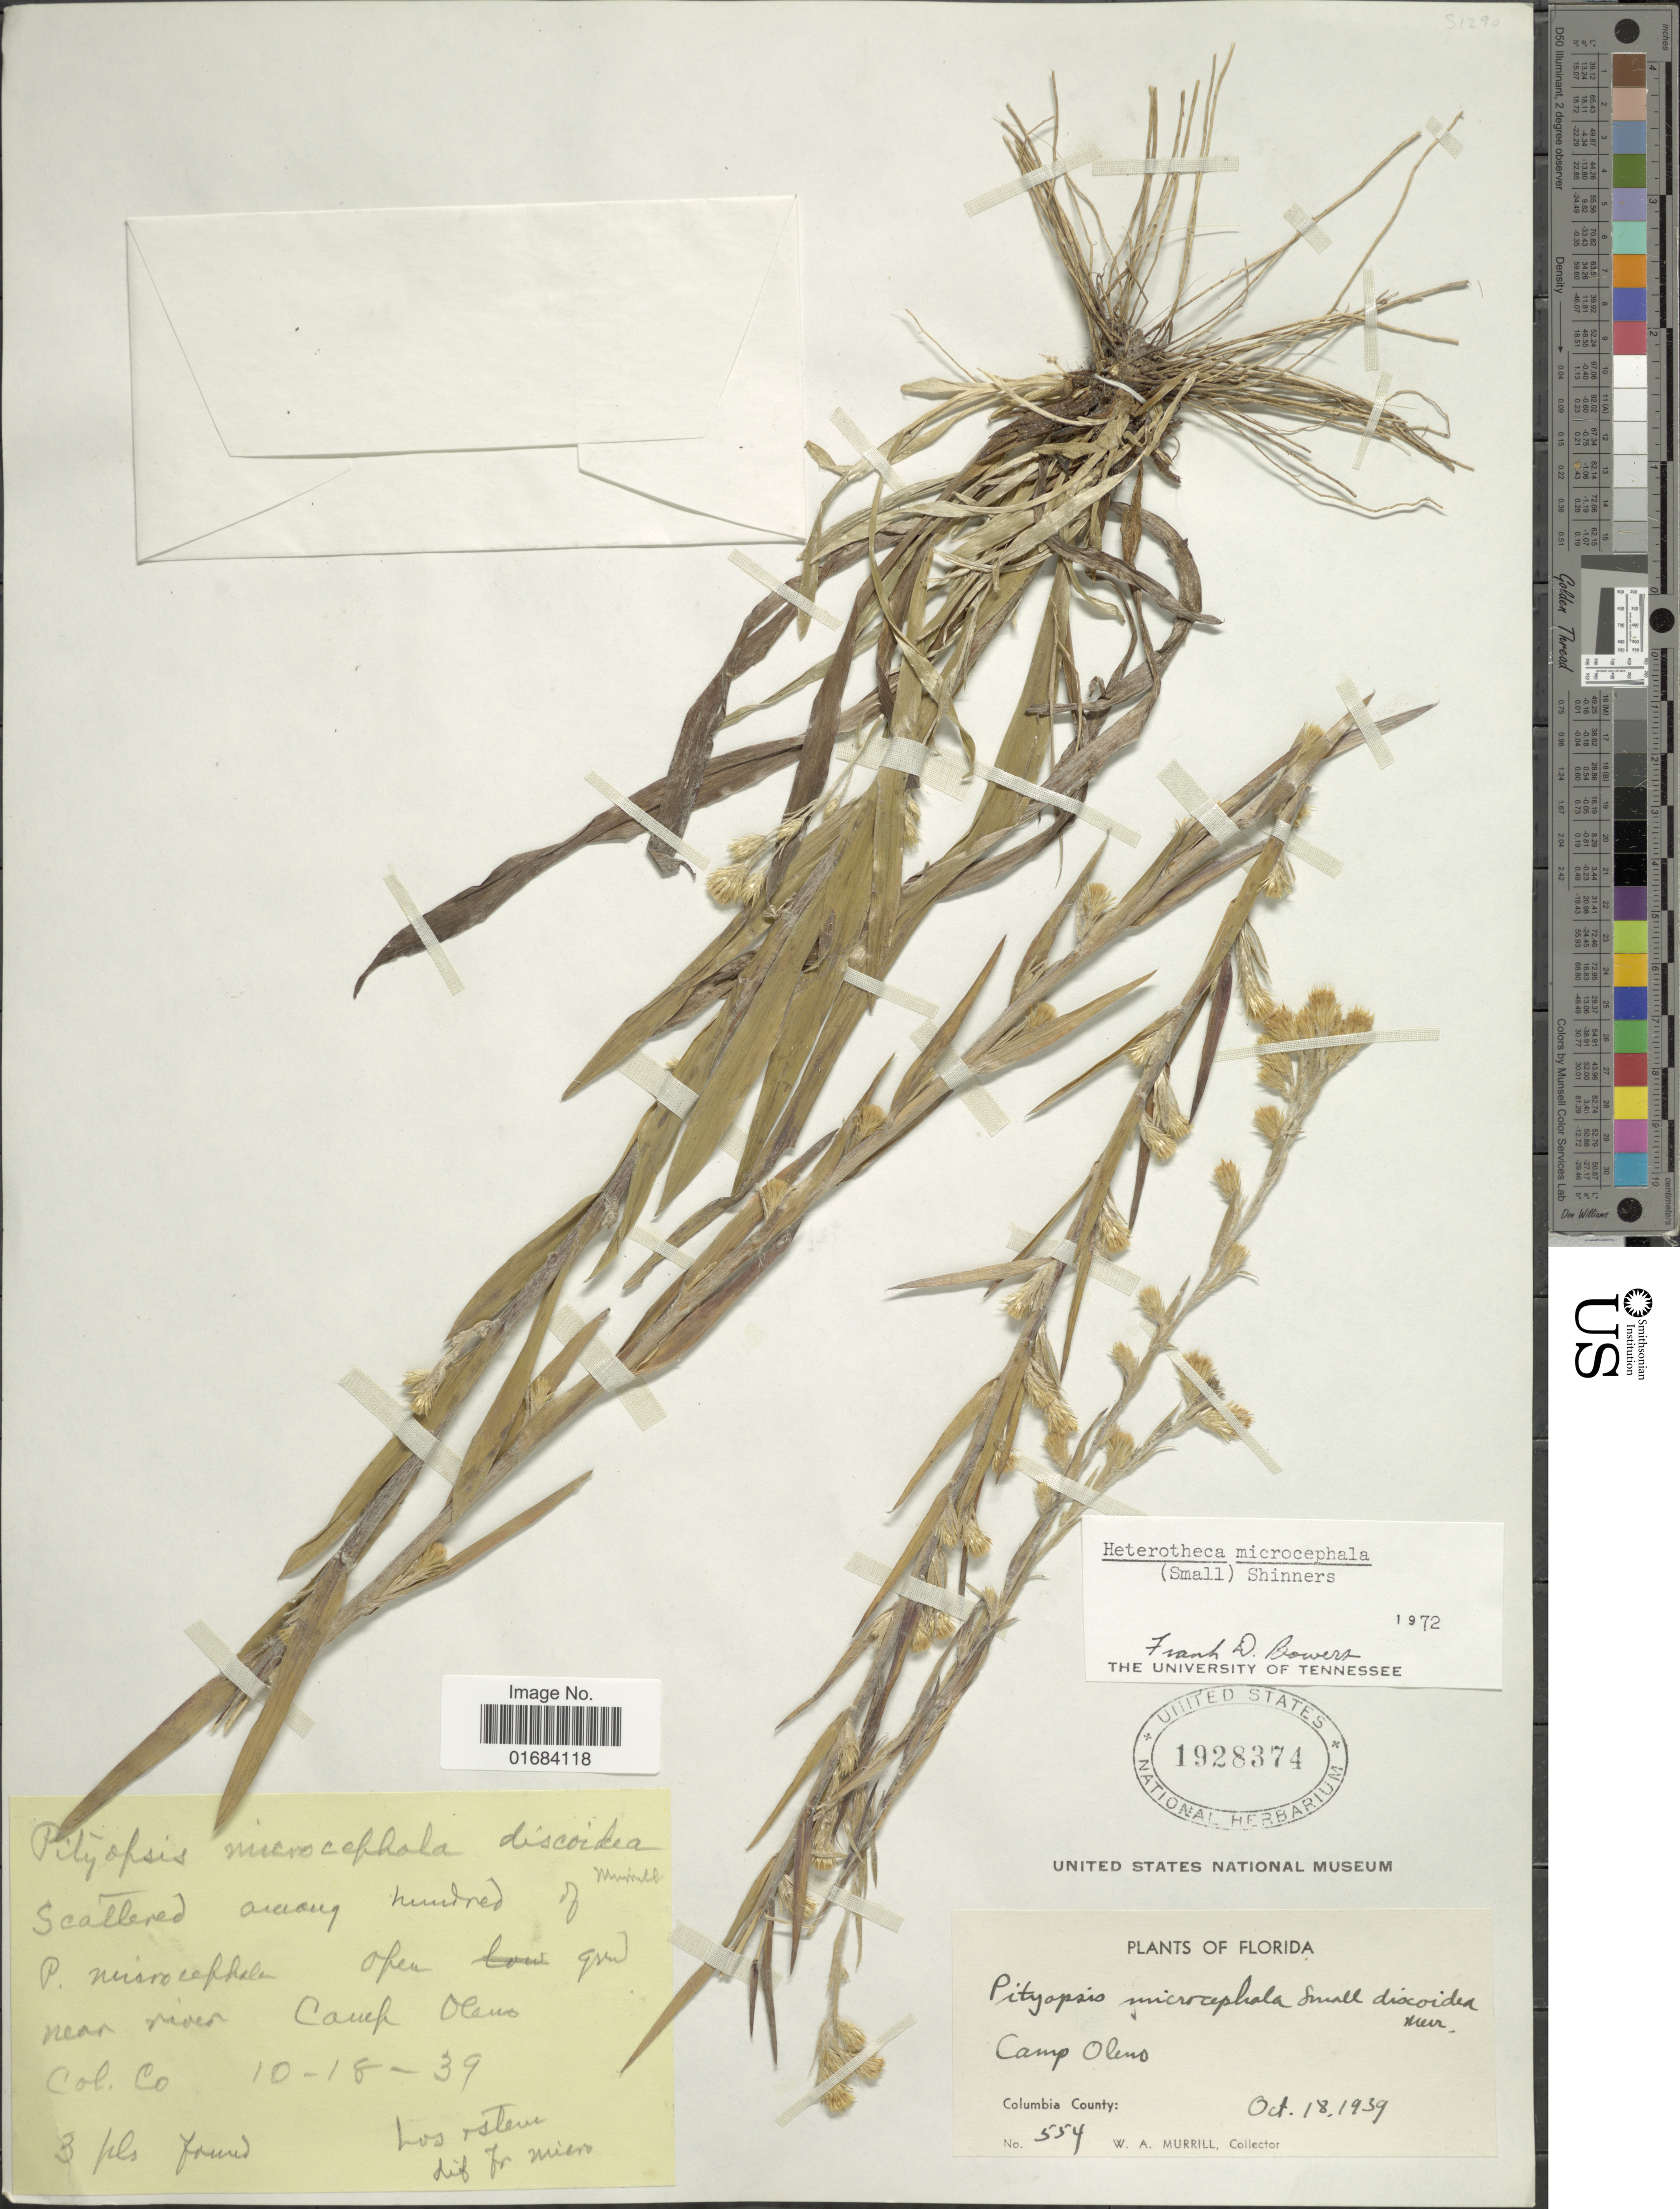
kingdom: Plantae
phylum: Tracheophyta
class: Magnoliopsida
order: Asterales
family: Asteraceae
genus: Pityopsis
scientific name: Pityopsis microcephala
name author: Small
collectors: W. A. Murrill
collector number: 554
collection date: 1939-10-18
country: United States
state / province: Florida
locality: Camp Oleno, Columbia County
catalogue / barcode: US 1928374